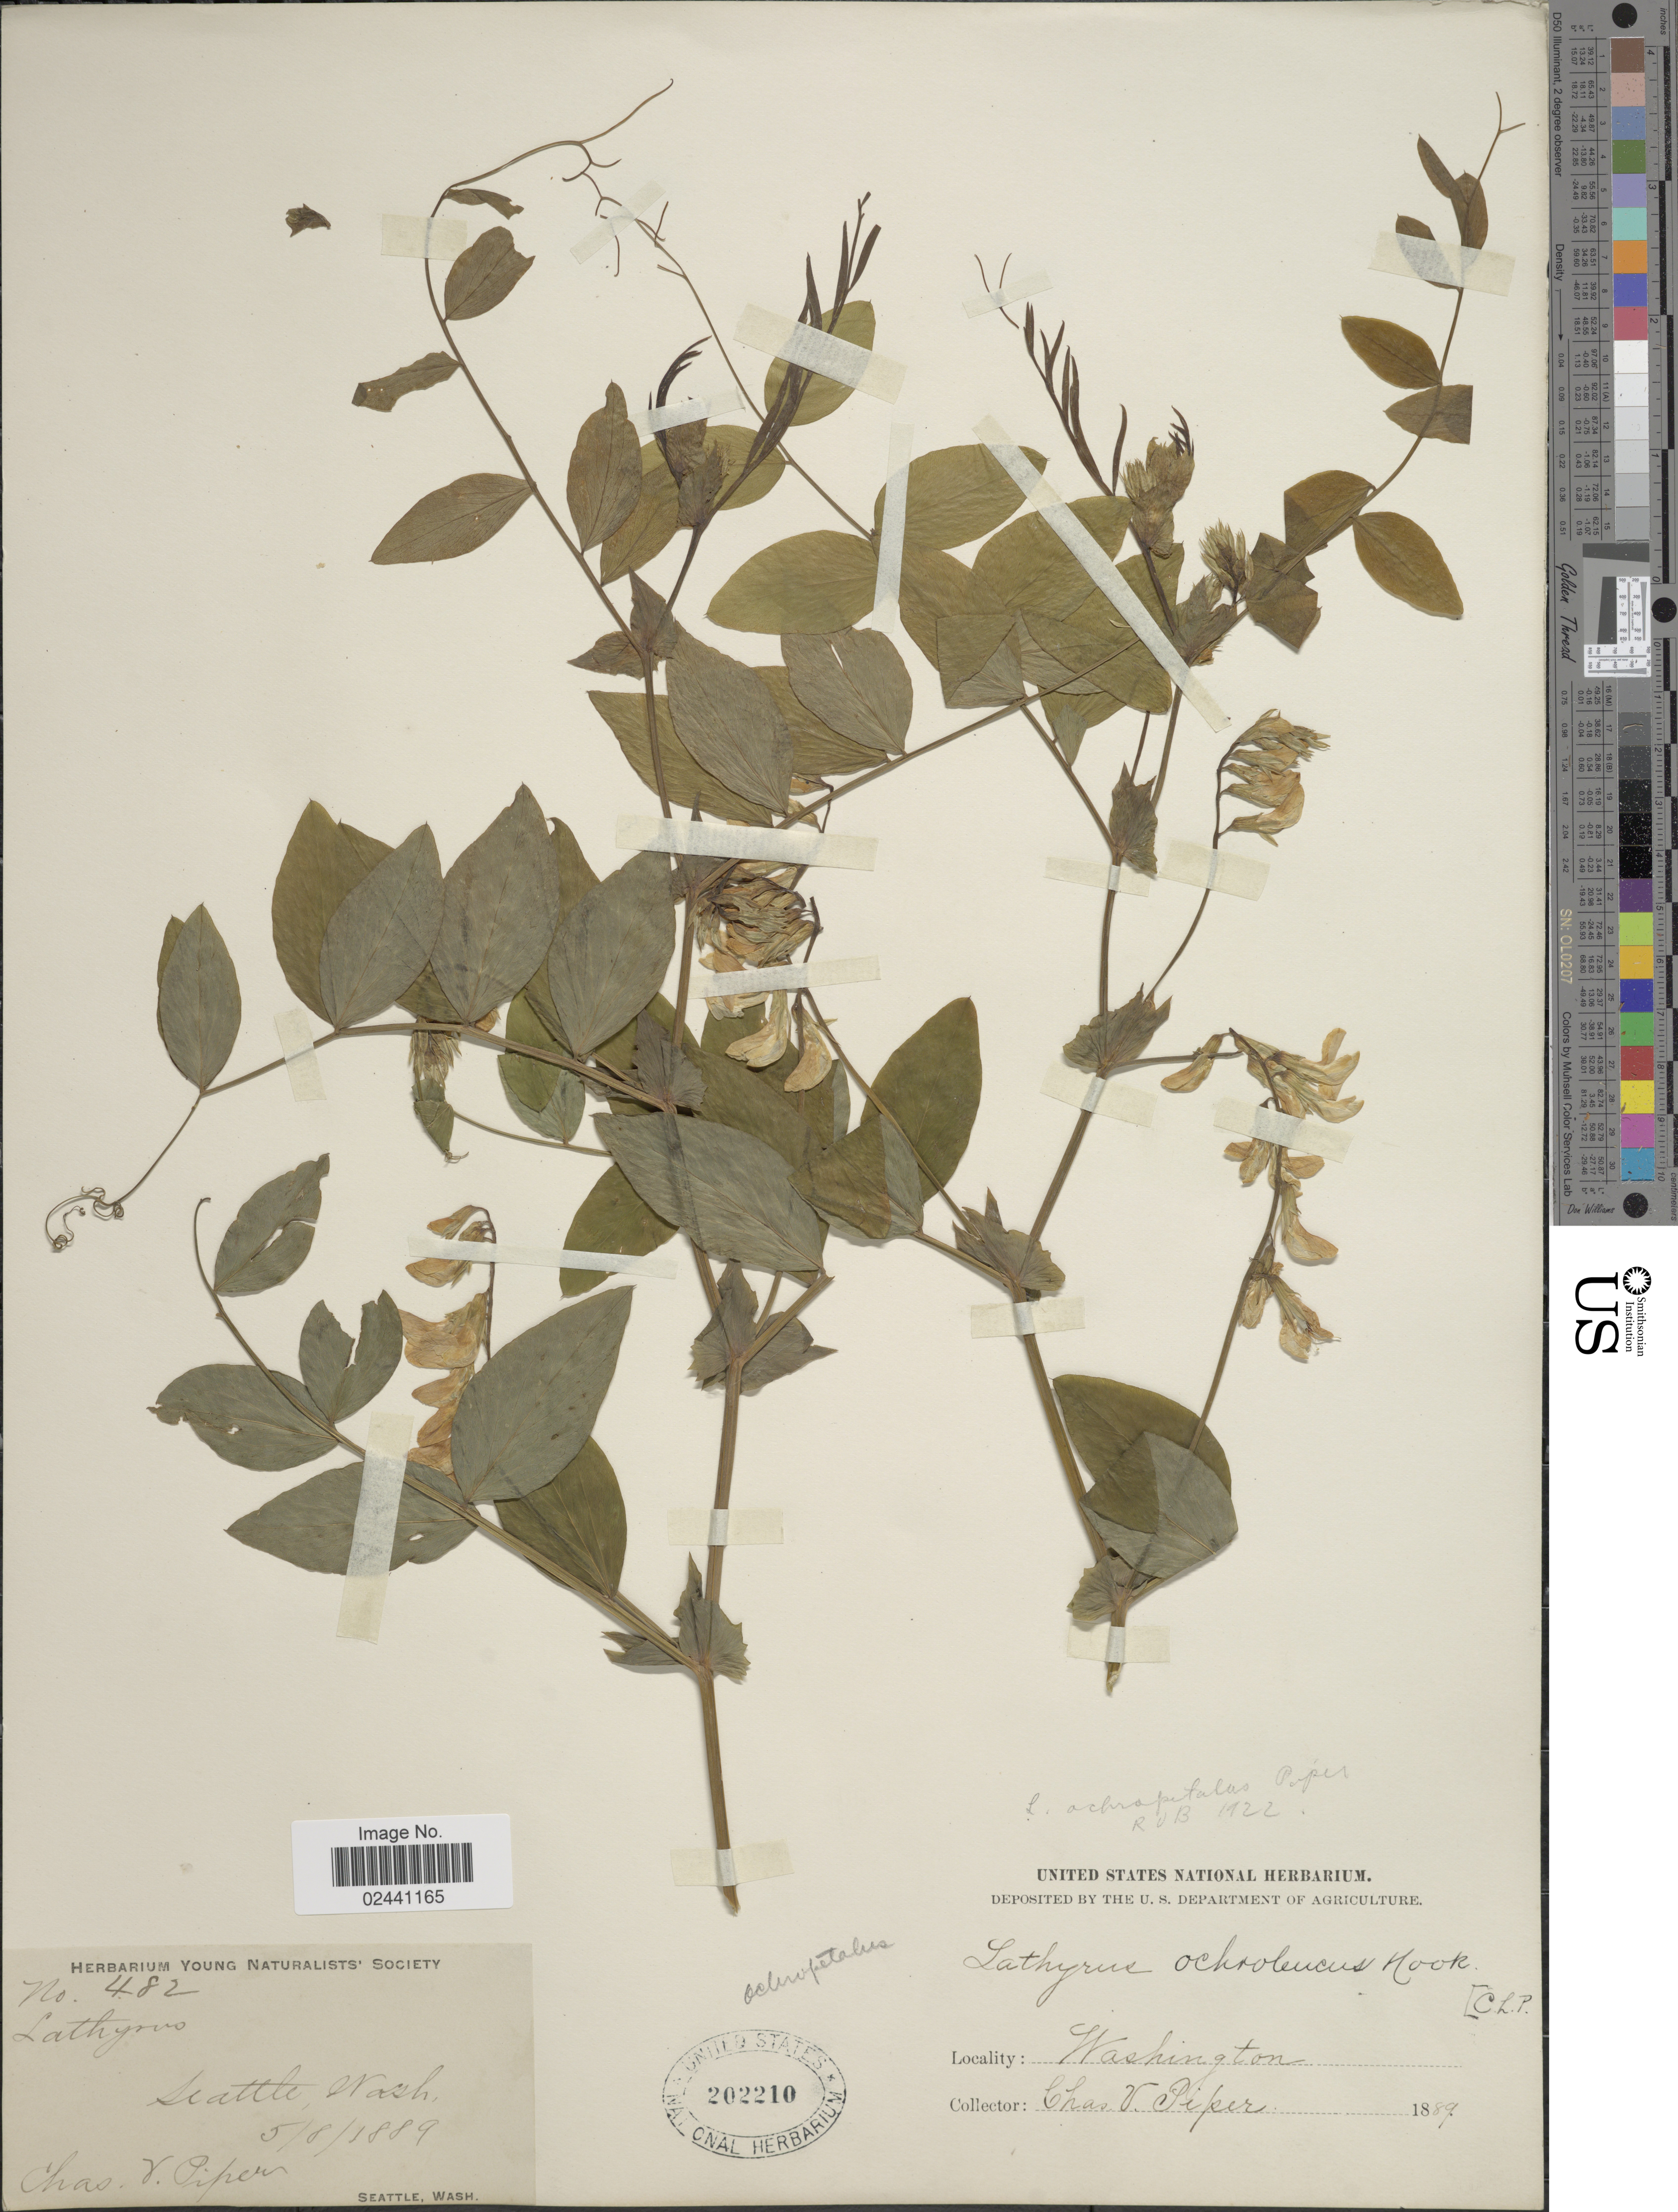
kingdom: Plantae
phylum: Tracheophyta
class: Magnoliopsida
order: Fabales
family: Fabaceae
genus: Lathyrus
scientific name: Lathyrus ochropetalus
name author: Piper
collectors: C. V. Piper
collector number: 482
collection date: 1889-05-08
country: United States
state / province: Washington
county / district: King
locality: Seattle, Wash.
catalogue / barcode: US 202210